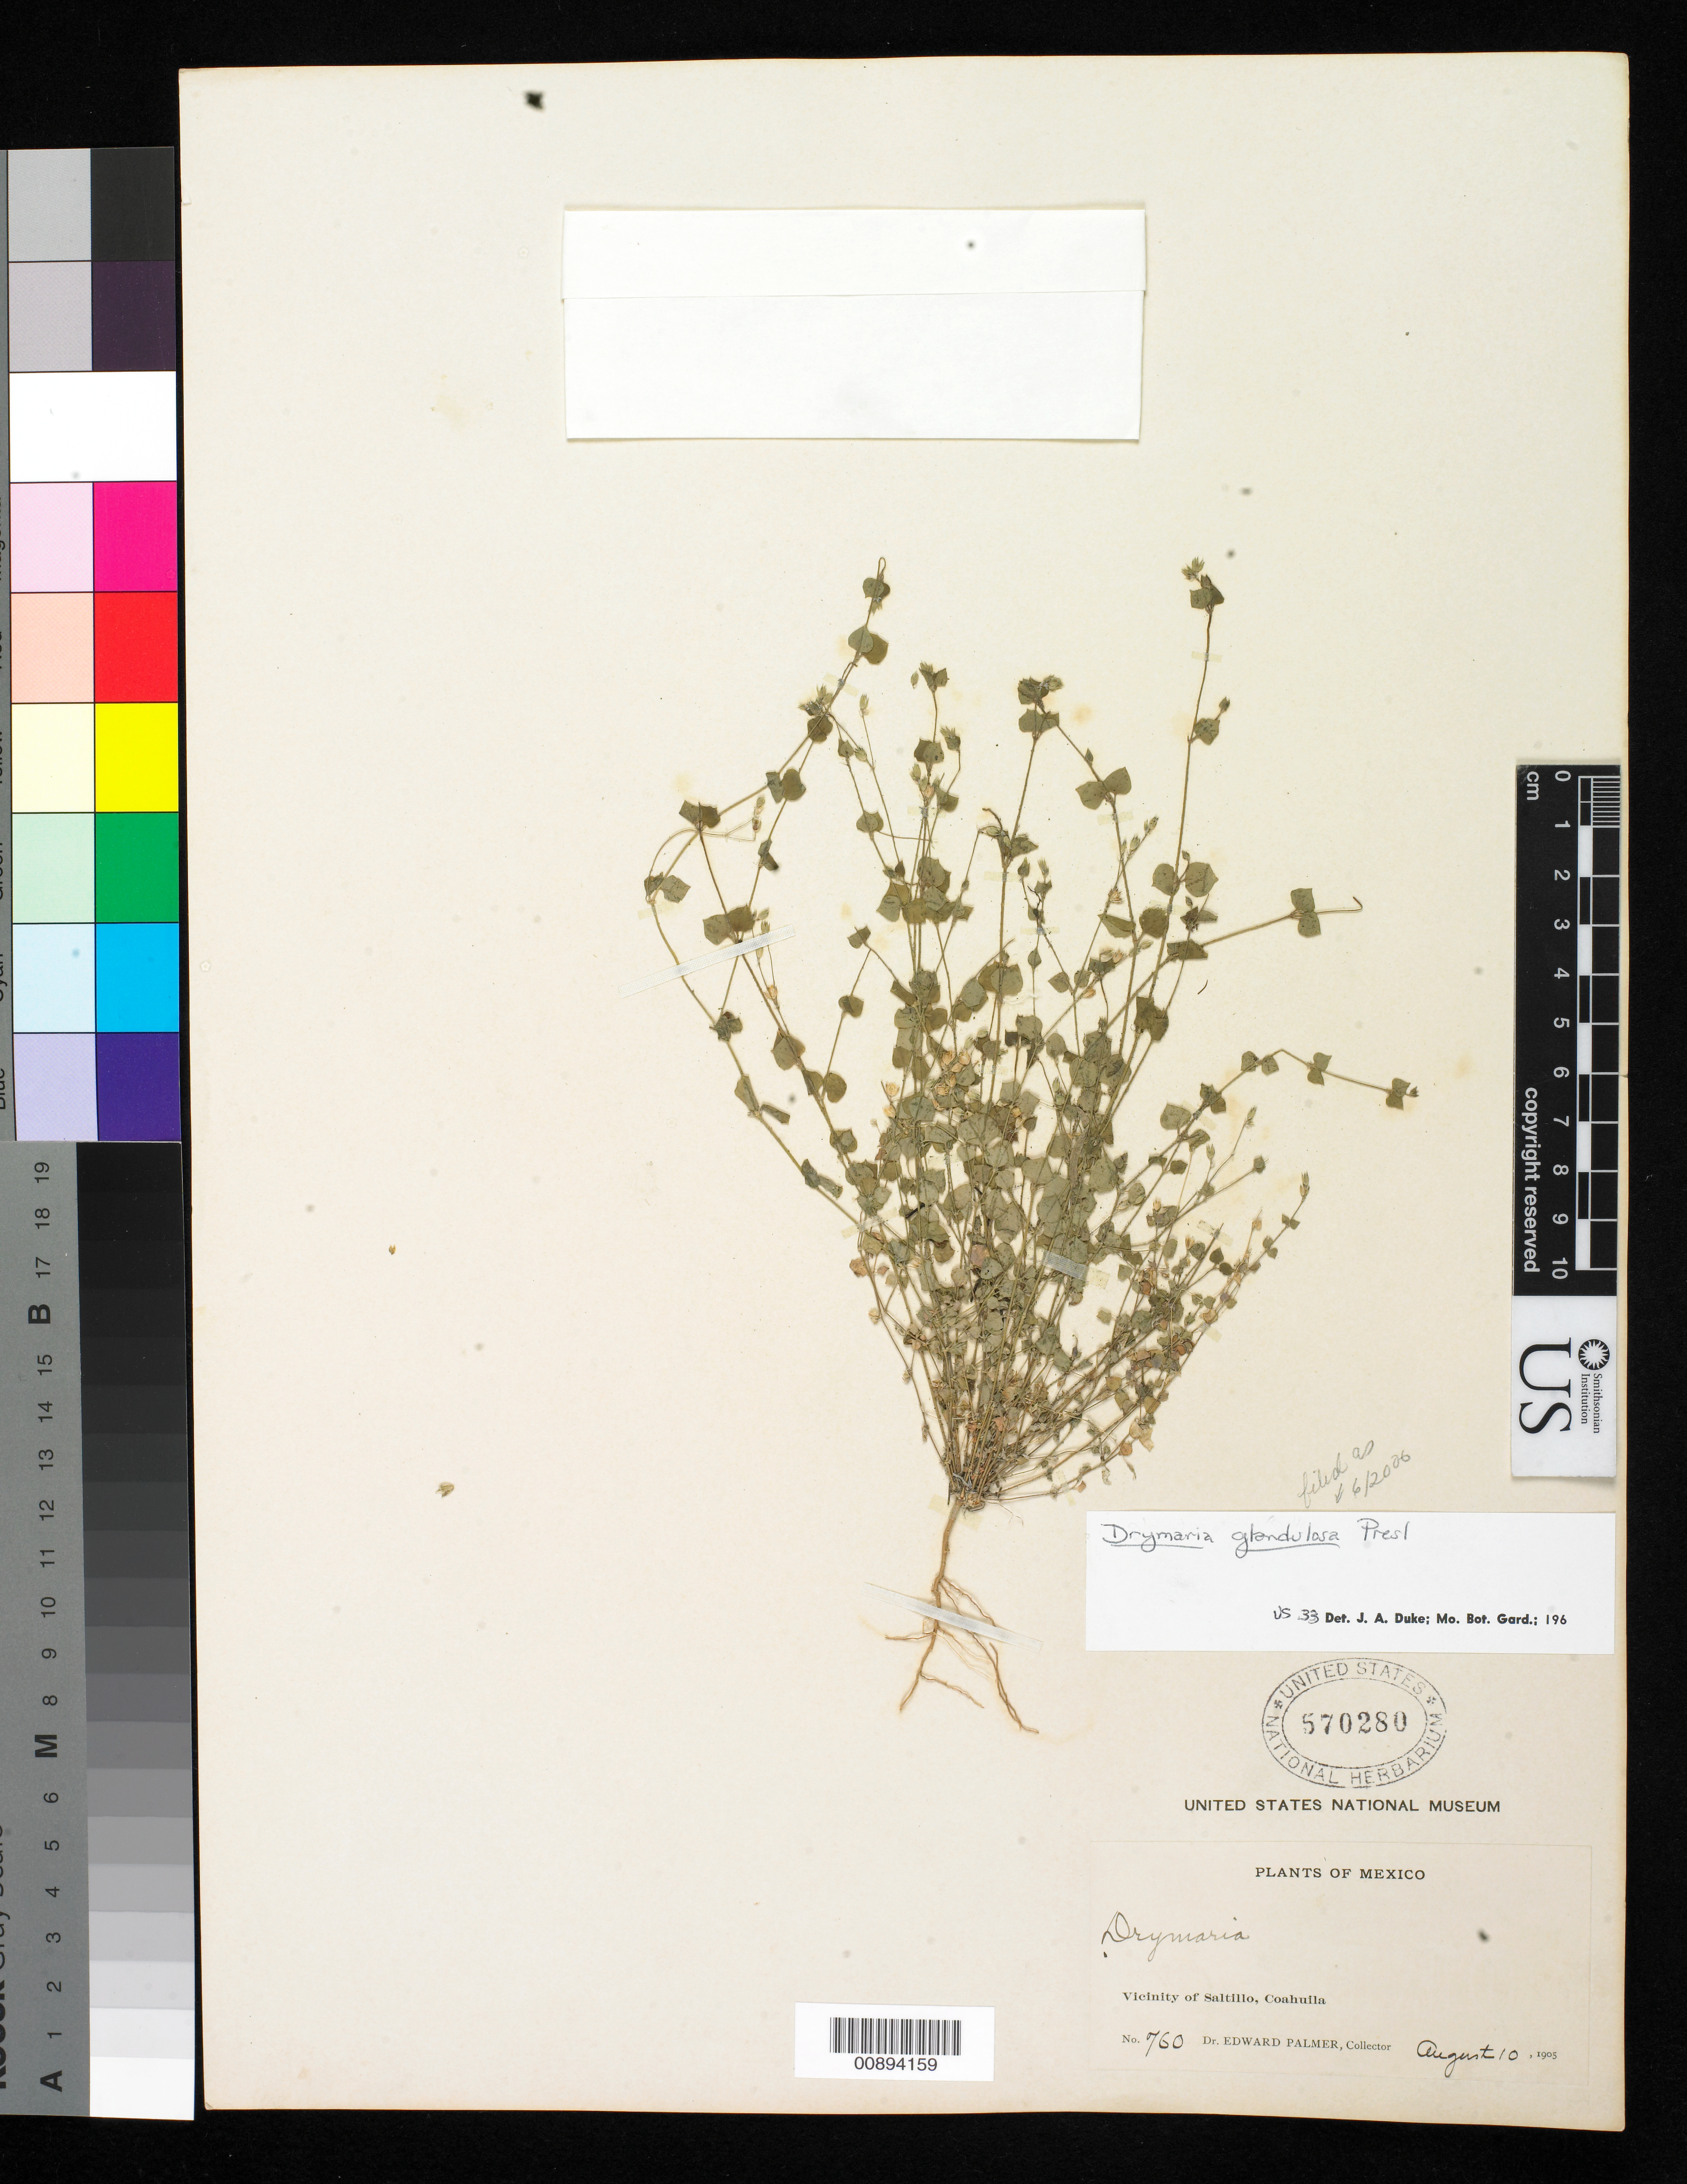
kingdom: Plantae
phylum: Tracheophyta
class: Magnoliopsida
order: Caryophyllales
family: Caryophyllaceae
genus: Drymaria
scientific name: Drymaria glandulosa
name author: Bartl.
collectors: E. Palmer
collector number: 760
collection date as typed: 10 Aug 1905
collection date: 1905-08-10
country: Mexico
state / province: Coahuila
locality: Vicinity of Saltillo, Coahuila.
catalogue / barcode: US 570280